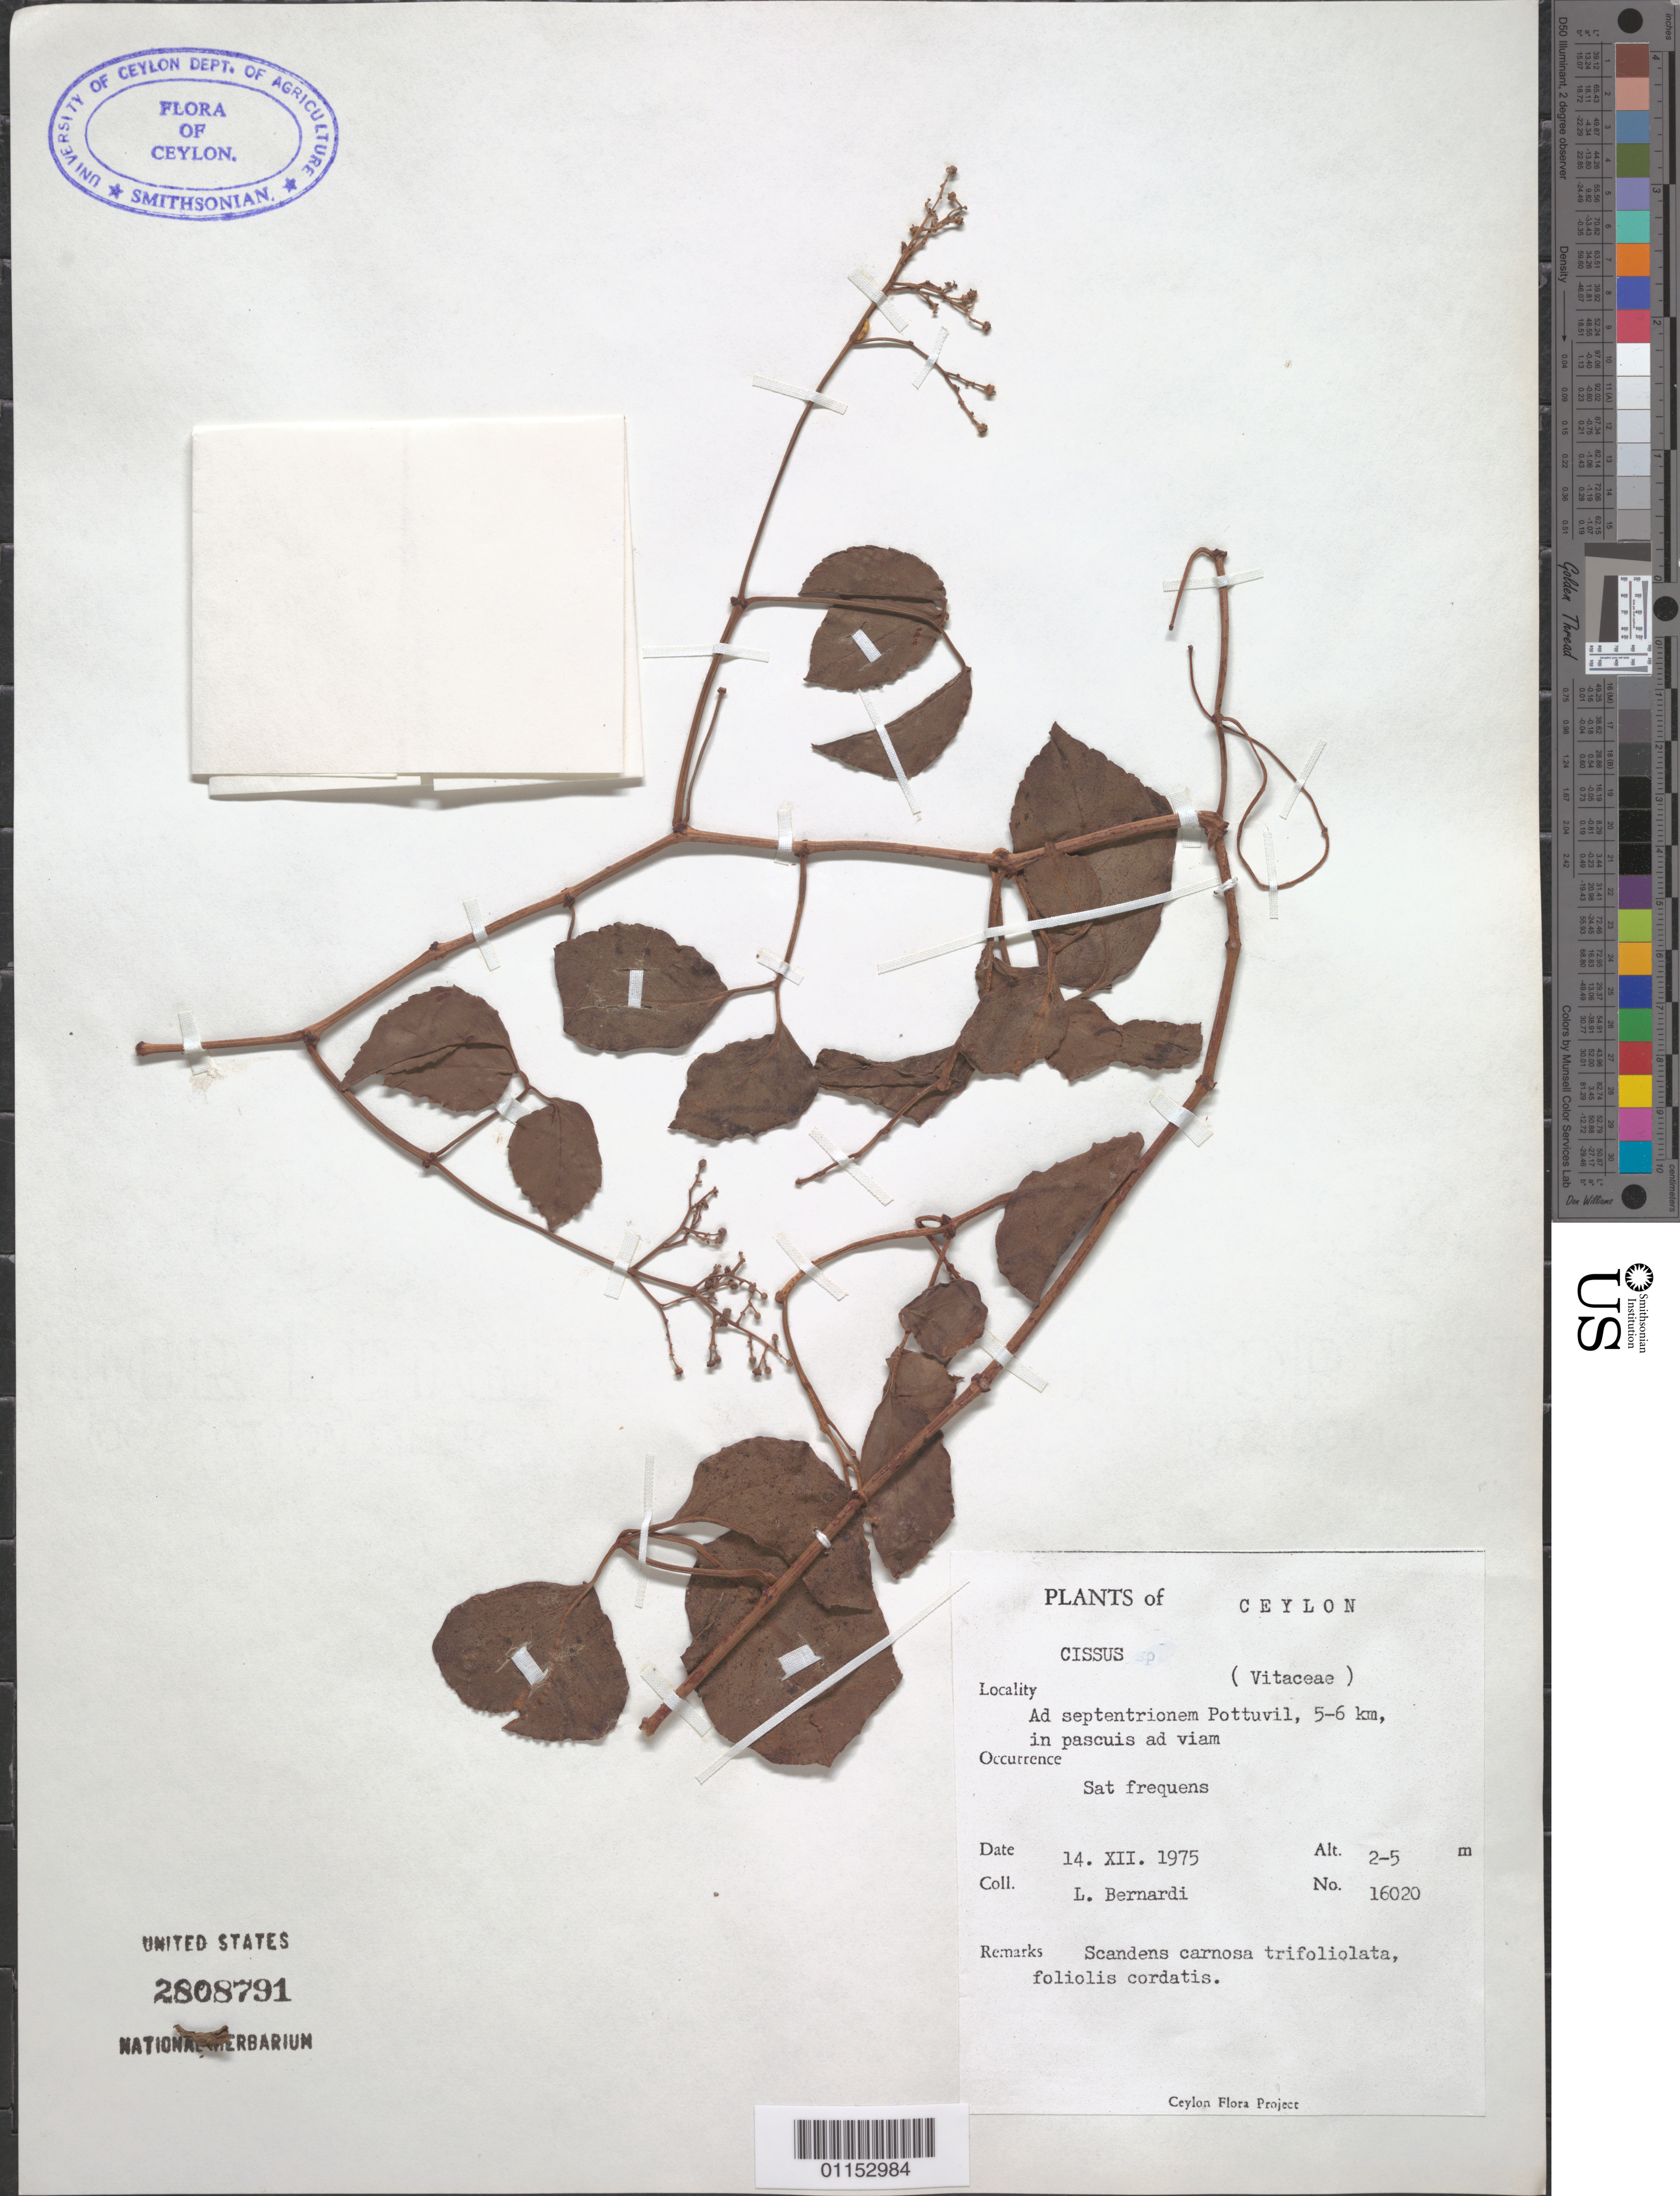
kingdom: Plantae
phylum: Tracheophyta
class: Magnoliopsida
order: Vitales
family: Vitaceae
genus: Cissus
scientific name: Cissus sp.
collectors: A. L. Bernardi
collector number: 16020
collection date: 1975-12-14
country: Sri Lanka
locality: Ad septentrionem Pottuvil, 5 - 6 km, in pascuis ad viam.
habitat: Scandens carnosa trifoliolata. Sat frequens.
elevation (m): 2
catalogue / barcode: US 2808791